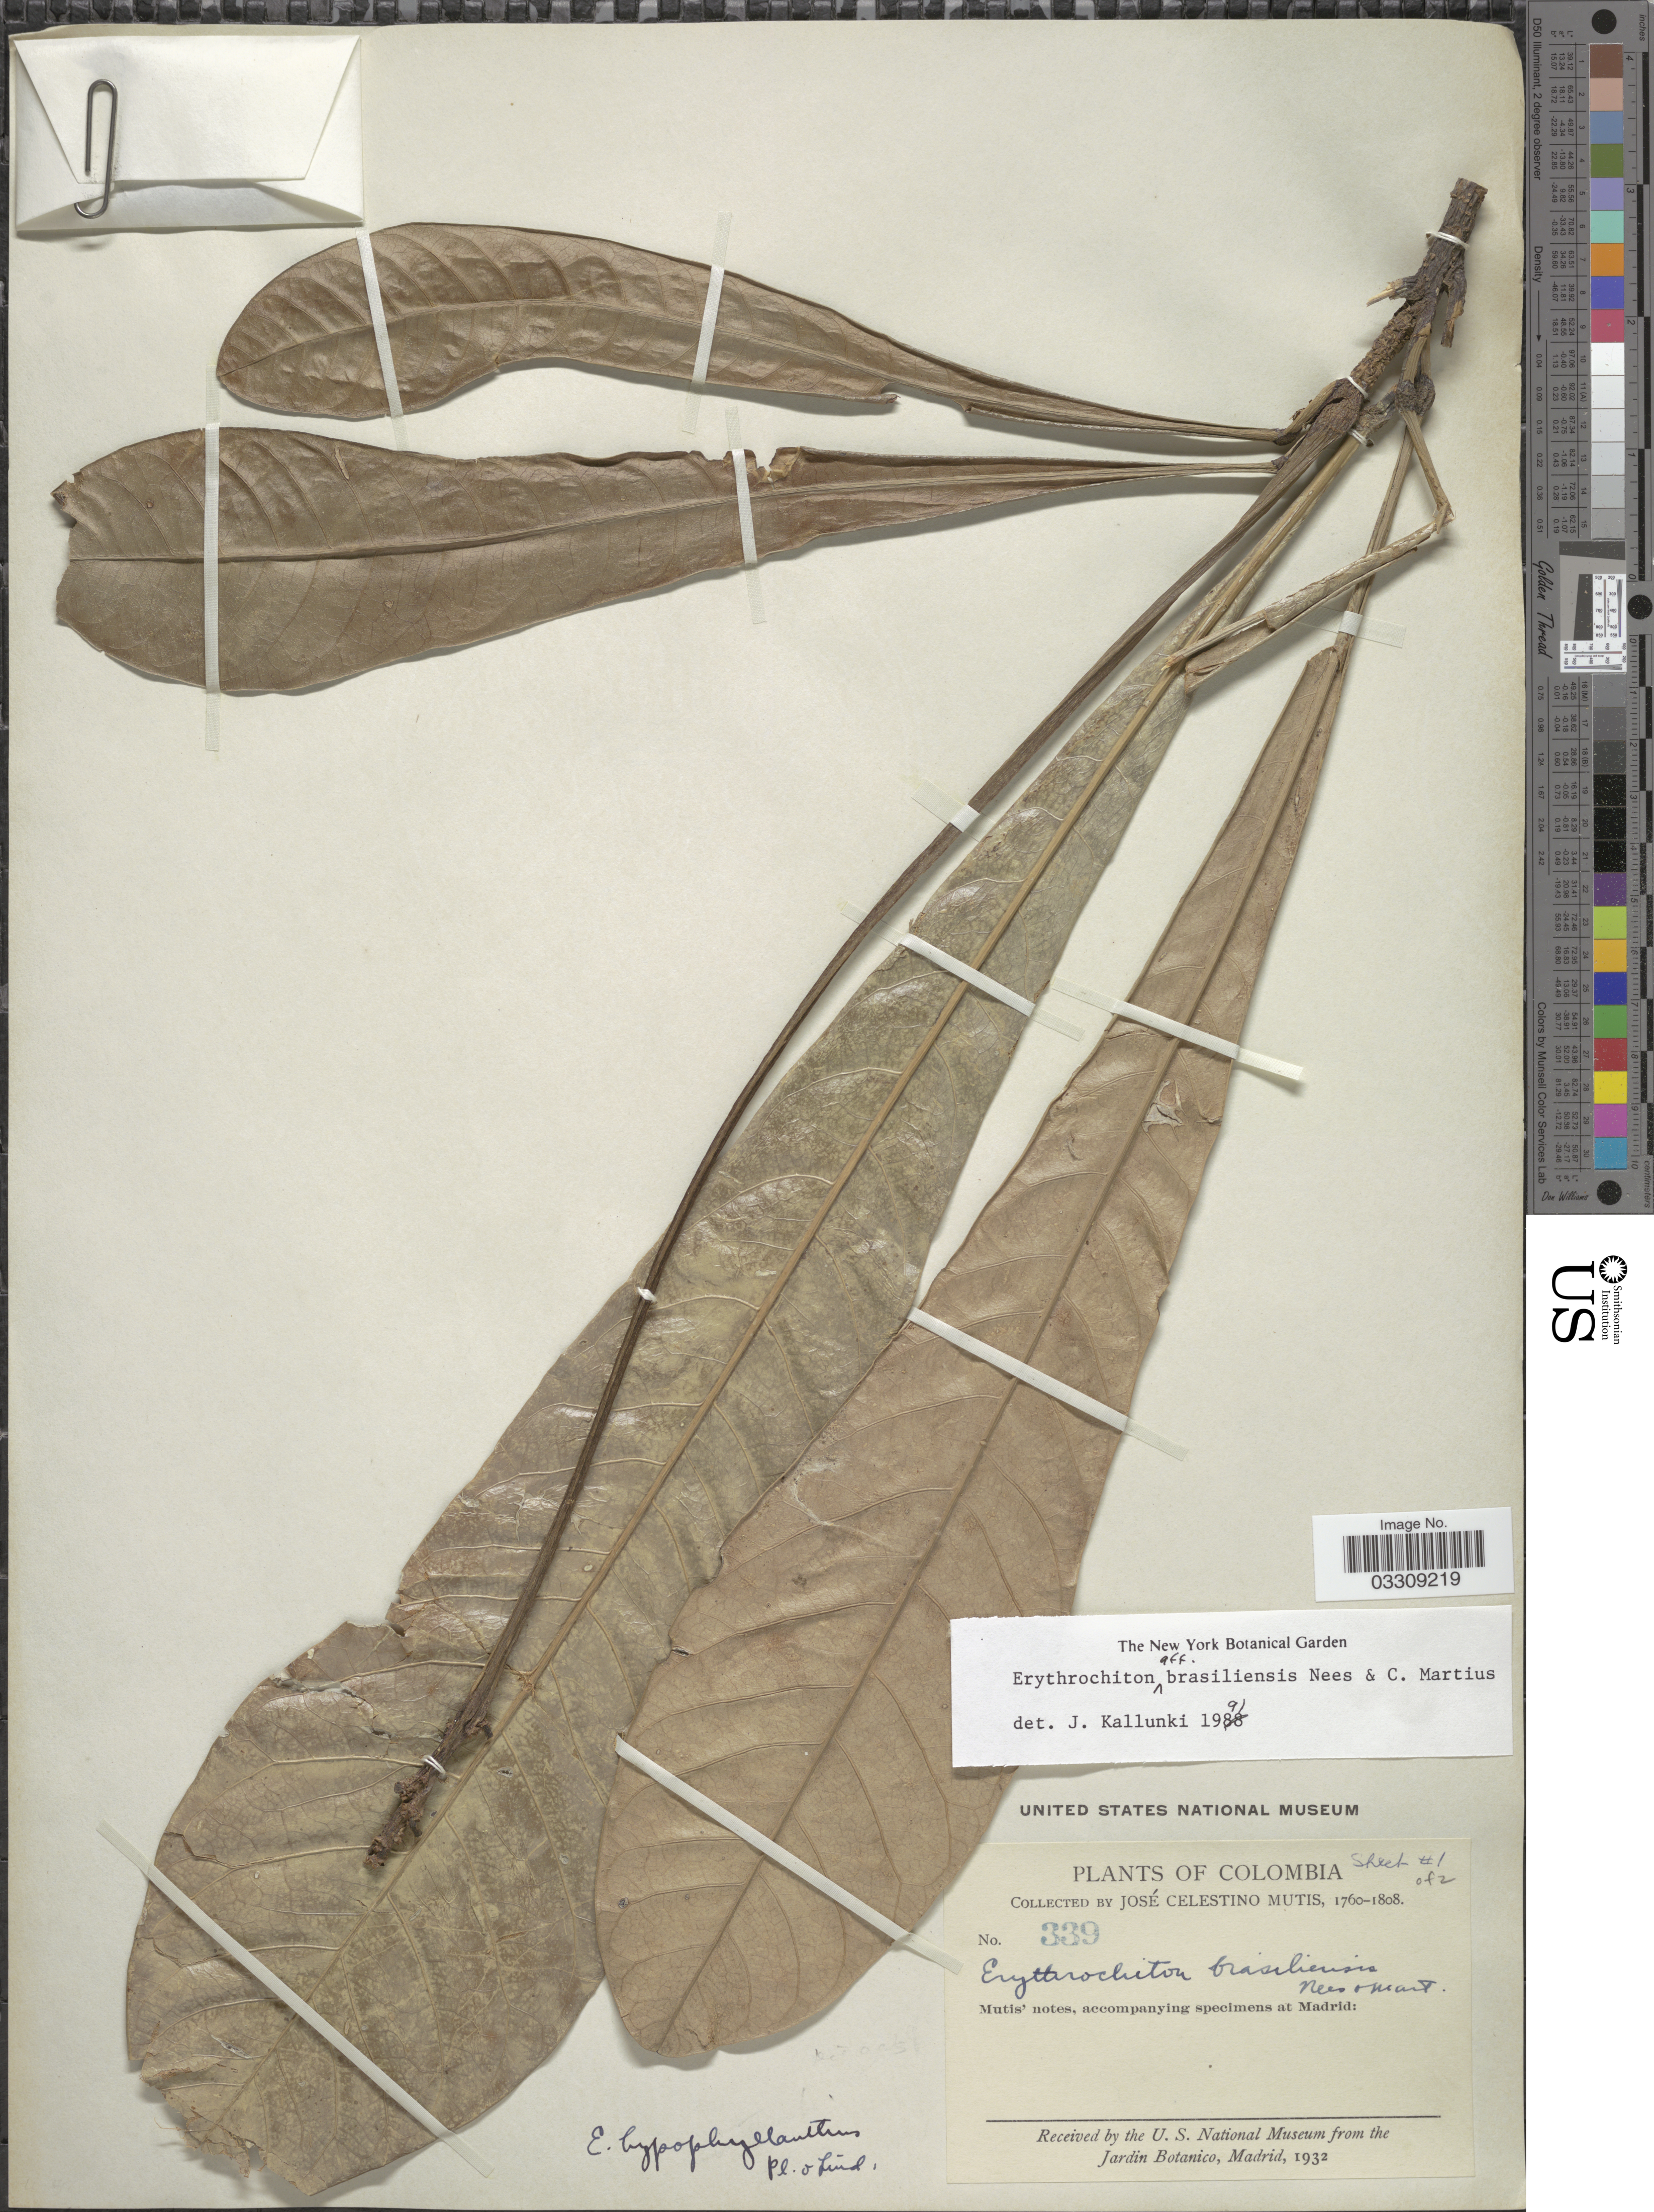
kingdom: Plantae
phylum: Tracheophyta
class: Magnoliopsida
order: Sapindales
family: Rutaceae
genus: Erythrochiton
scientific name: Erythrochiton sp. nov.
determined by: Londoño-Echeverri, Y.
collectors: J. C. B. Mutis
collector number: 339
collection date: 1760/1808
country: Colombia